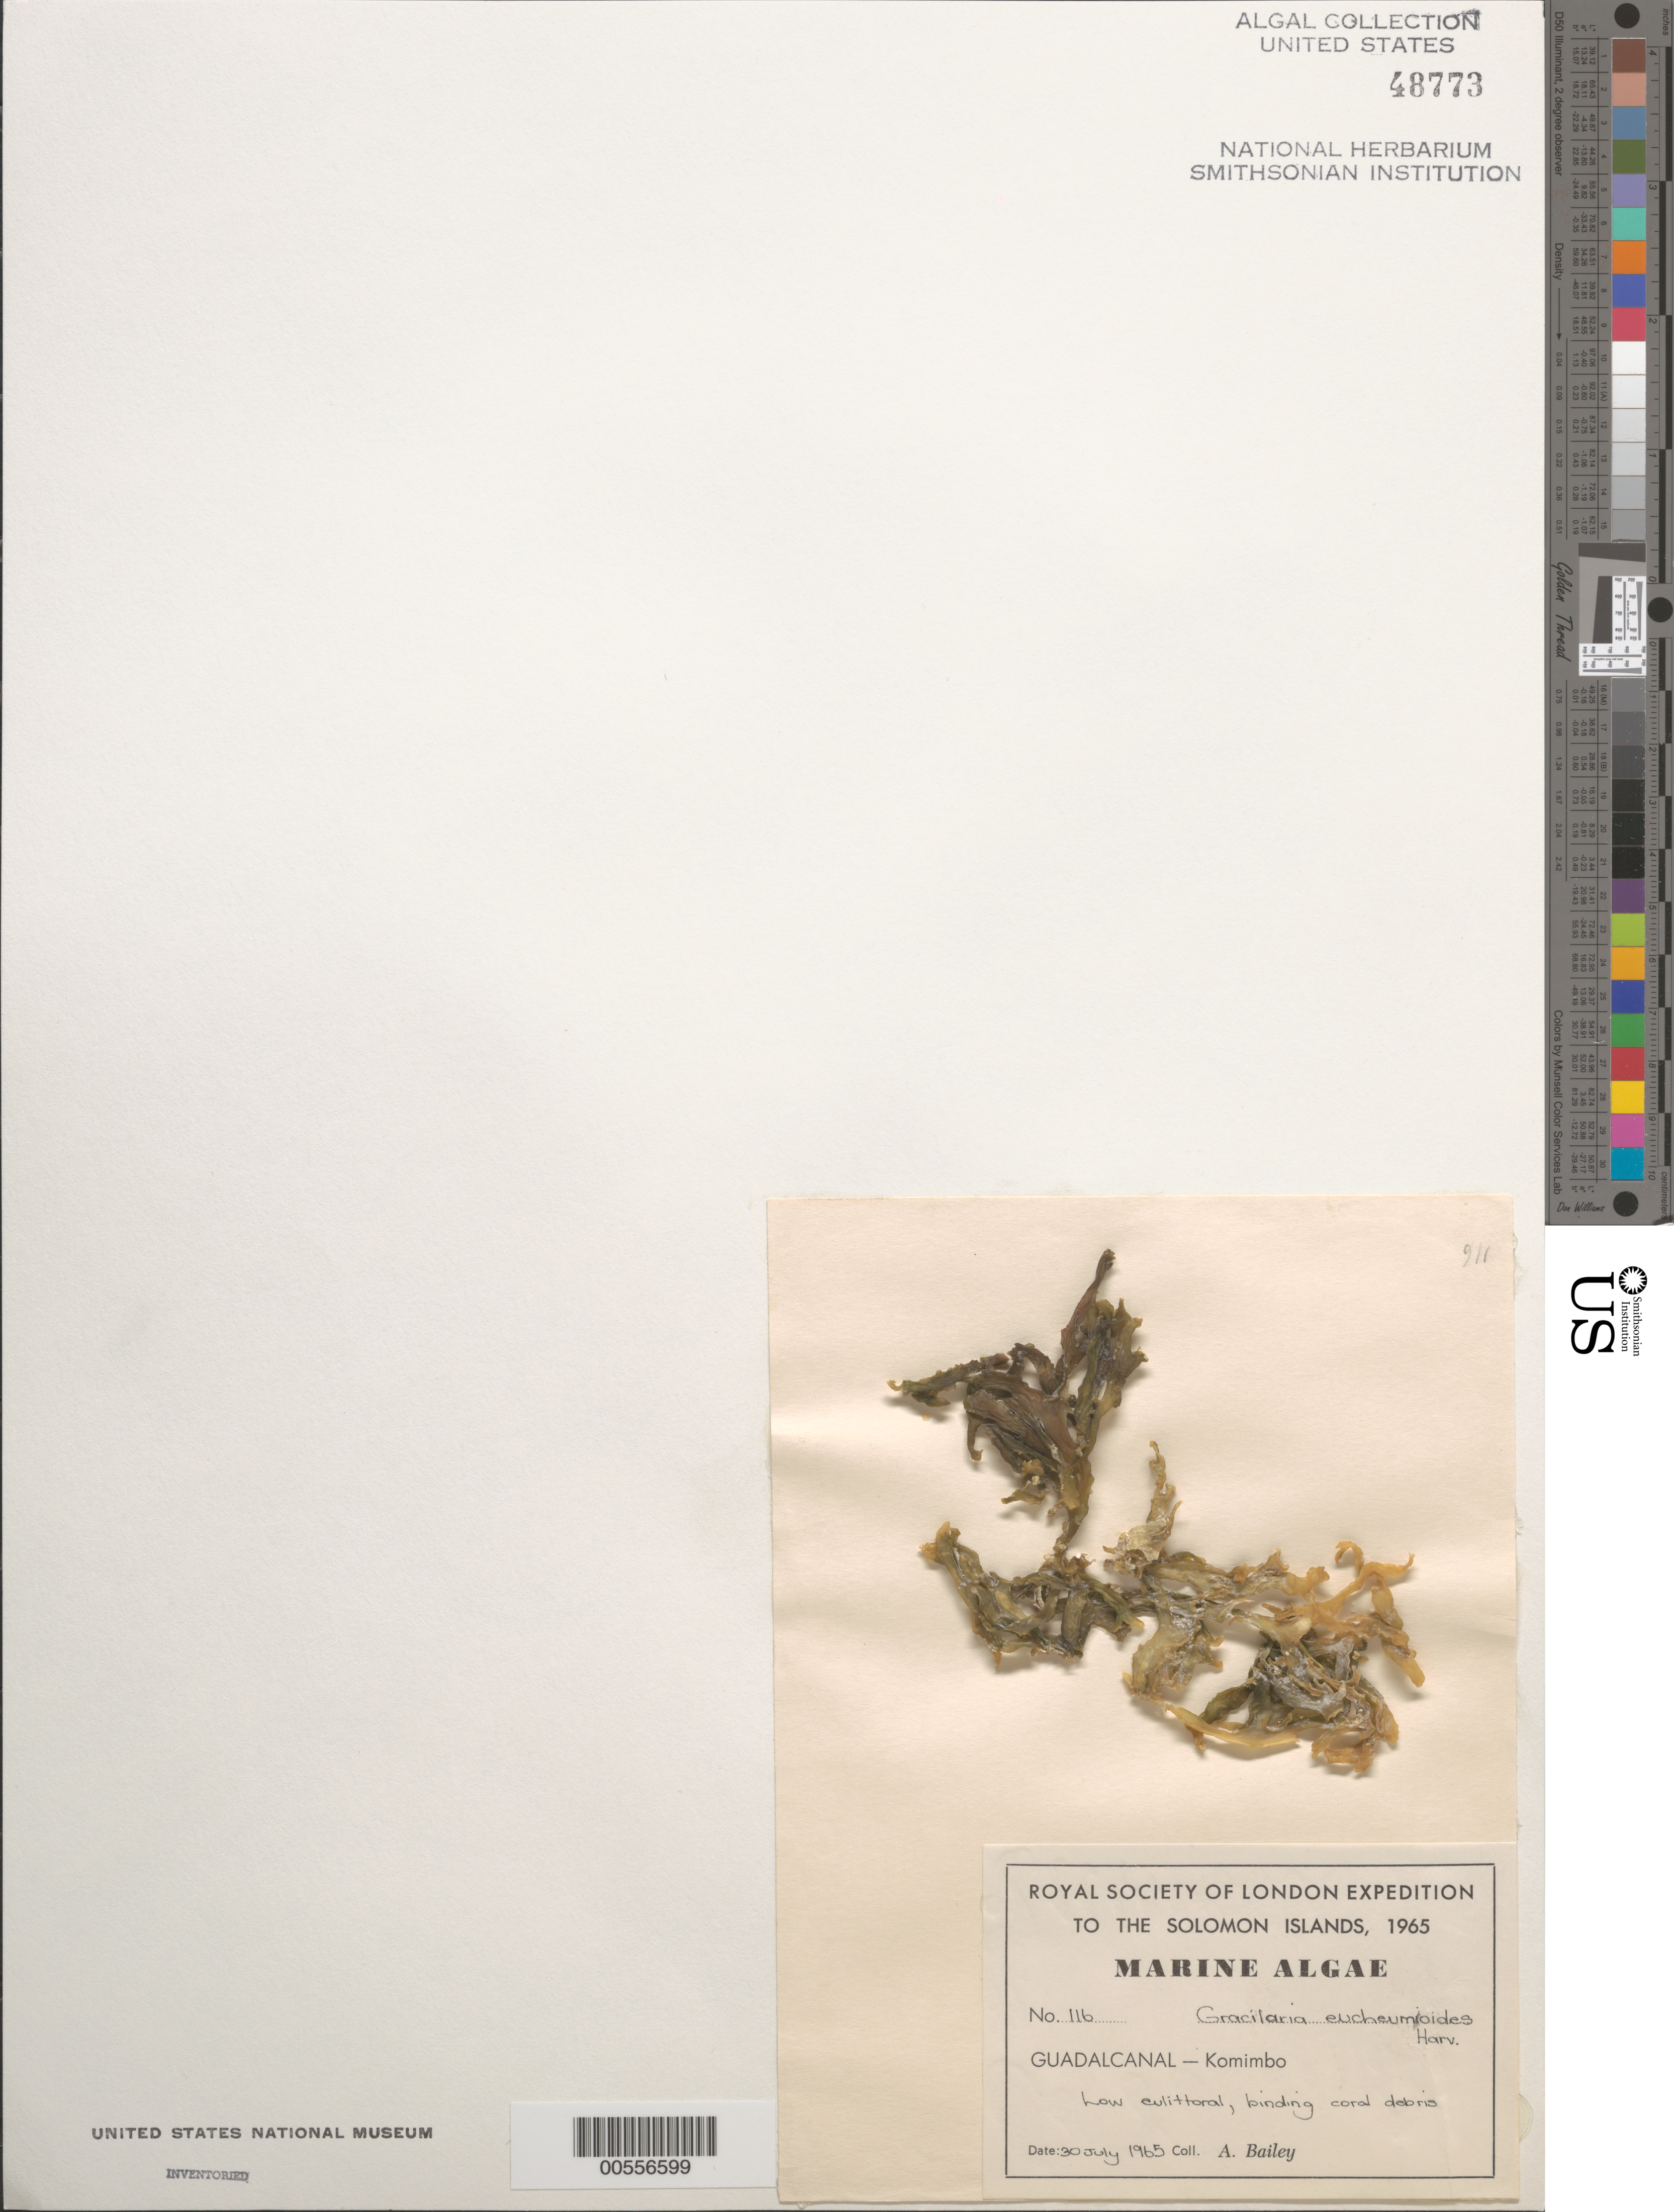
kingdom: Plantae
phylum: Rhodophyta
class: Florideophyceae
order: Gracilariales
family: Gracilariaceae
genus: Gracilaria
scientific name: Gracilaria eucheumioides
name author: Harv.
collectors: A. Bailey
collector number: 116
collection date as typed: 30 Jul 1965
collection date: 1965-07-30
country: Solomon Islands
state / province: Guadalcanal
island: Guadalcanal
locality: Komimbo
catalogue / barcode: US 48773